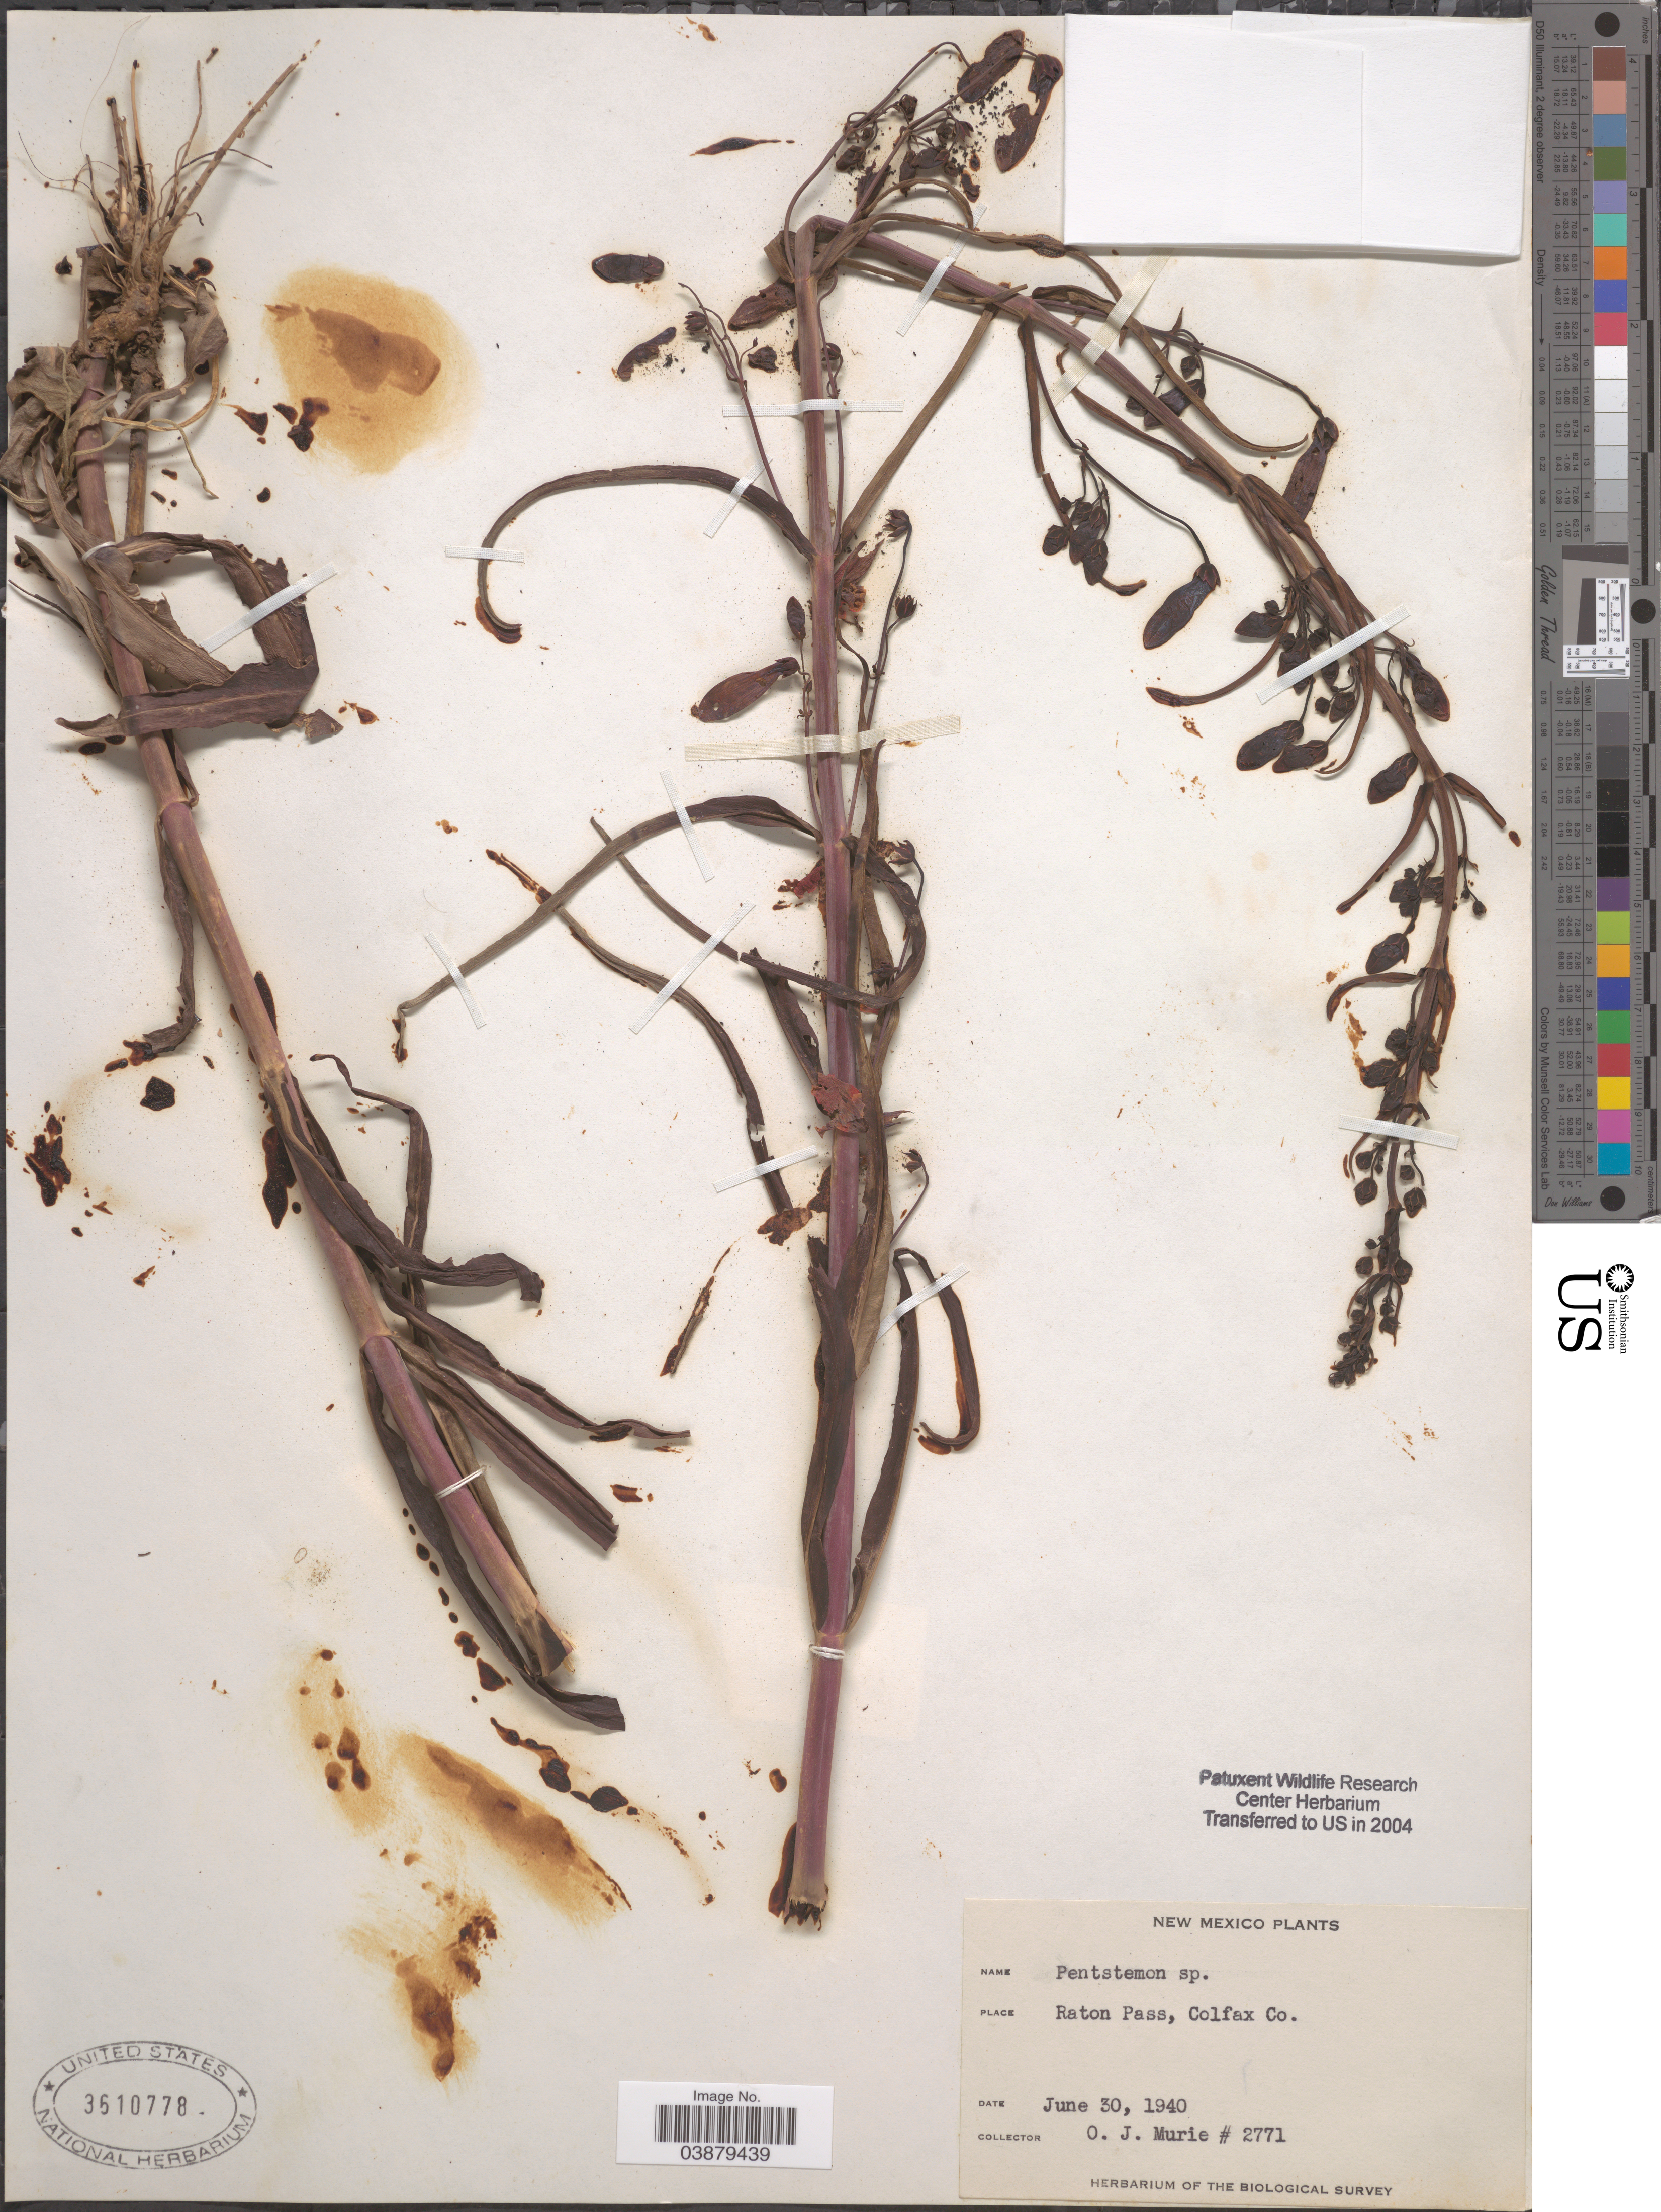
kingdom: Plantae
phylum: Tracheophyta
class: Magnoliopsida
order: Lamiales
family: Plantaginaceae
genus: Penstemon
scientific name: Penstemon sp.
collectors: O. Murie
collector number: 2771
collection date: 1940-06-30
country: United States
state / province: New Mexico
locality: Raton Pass, Colfax Co.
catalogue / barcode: US 3610778